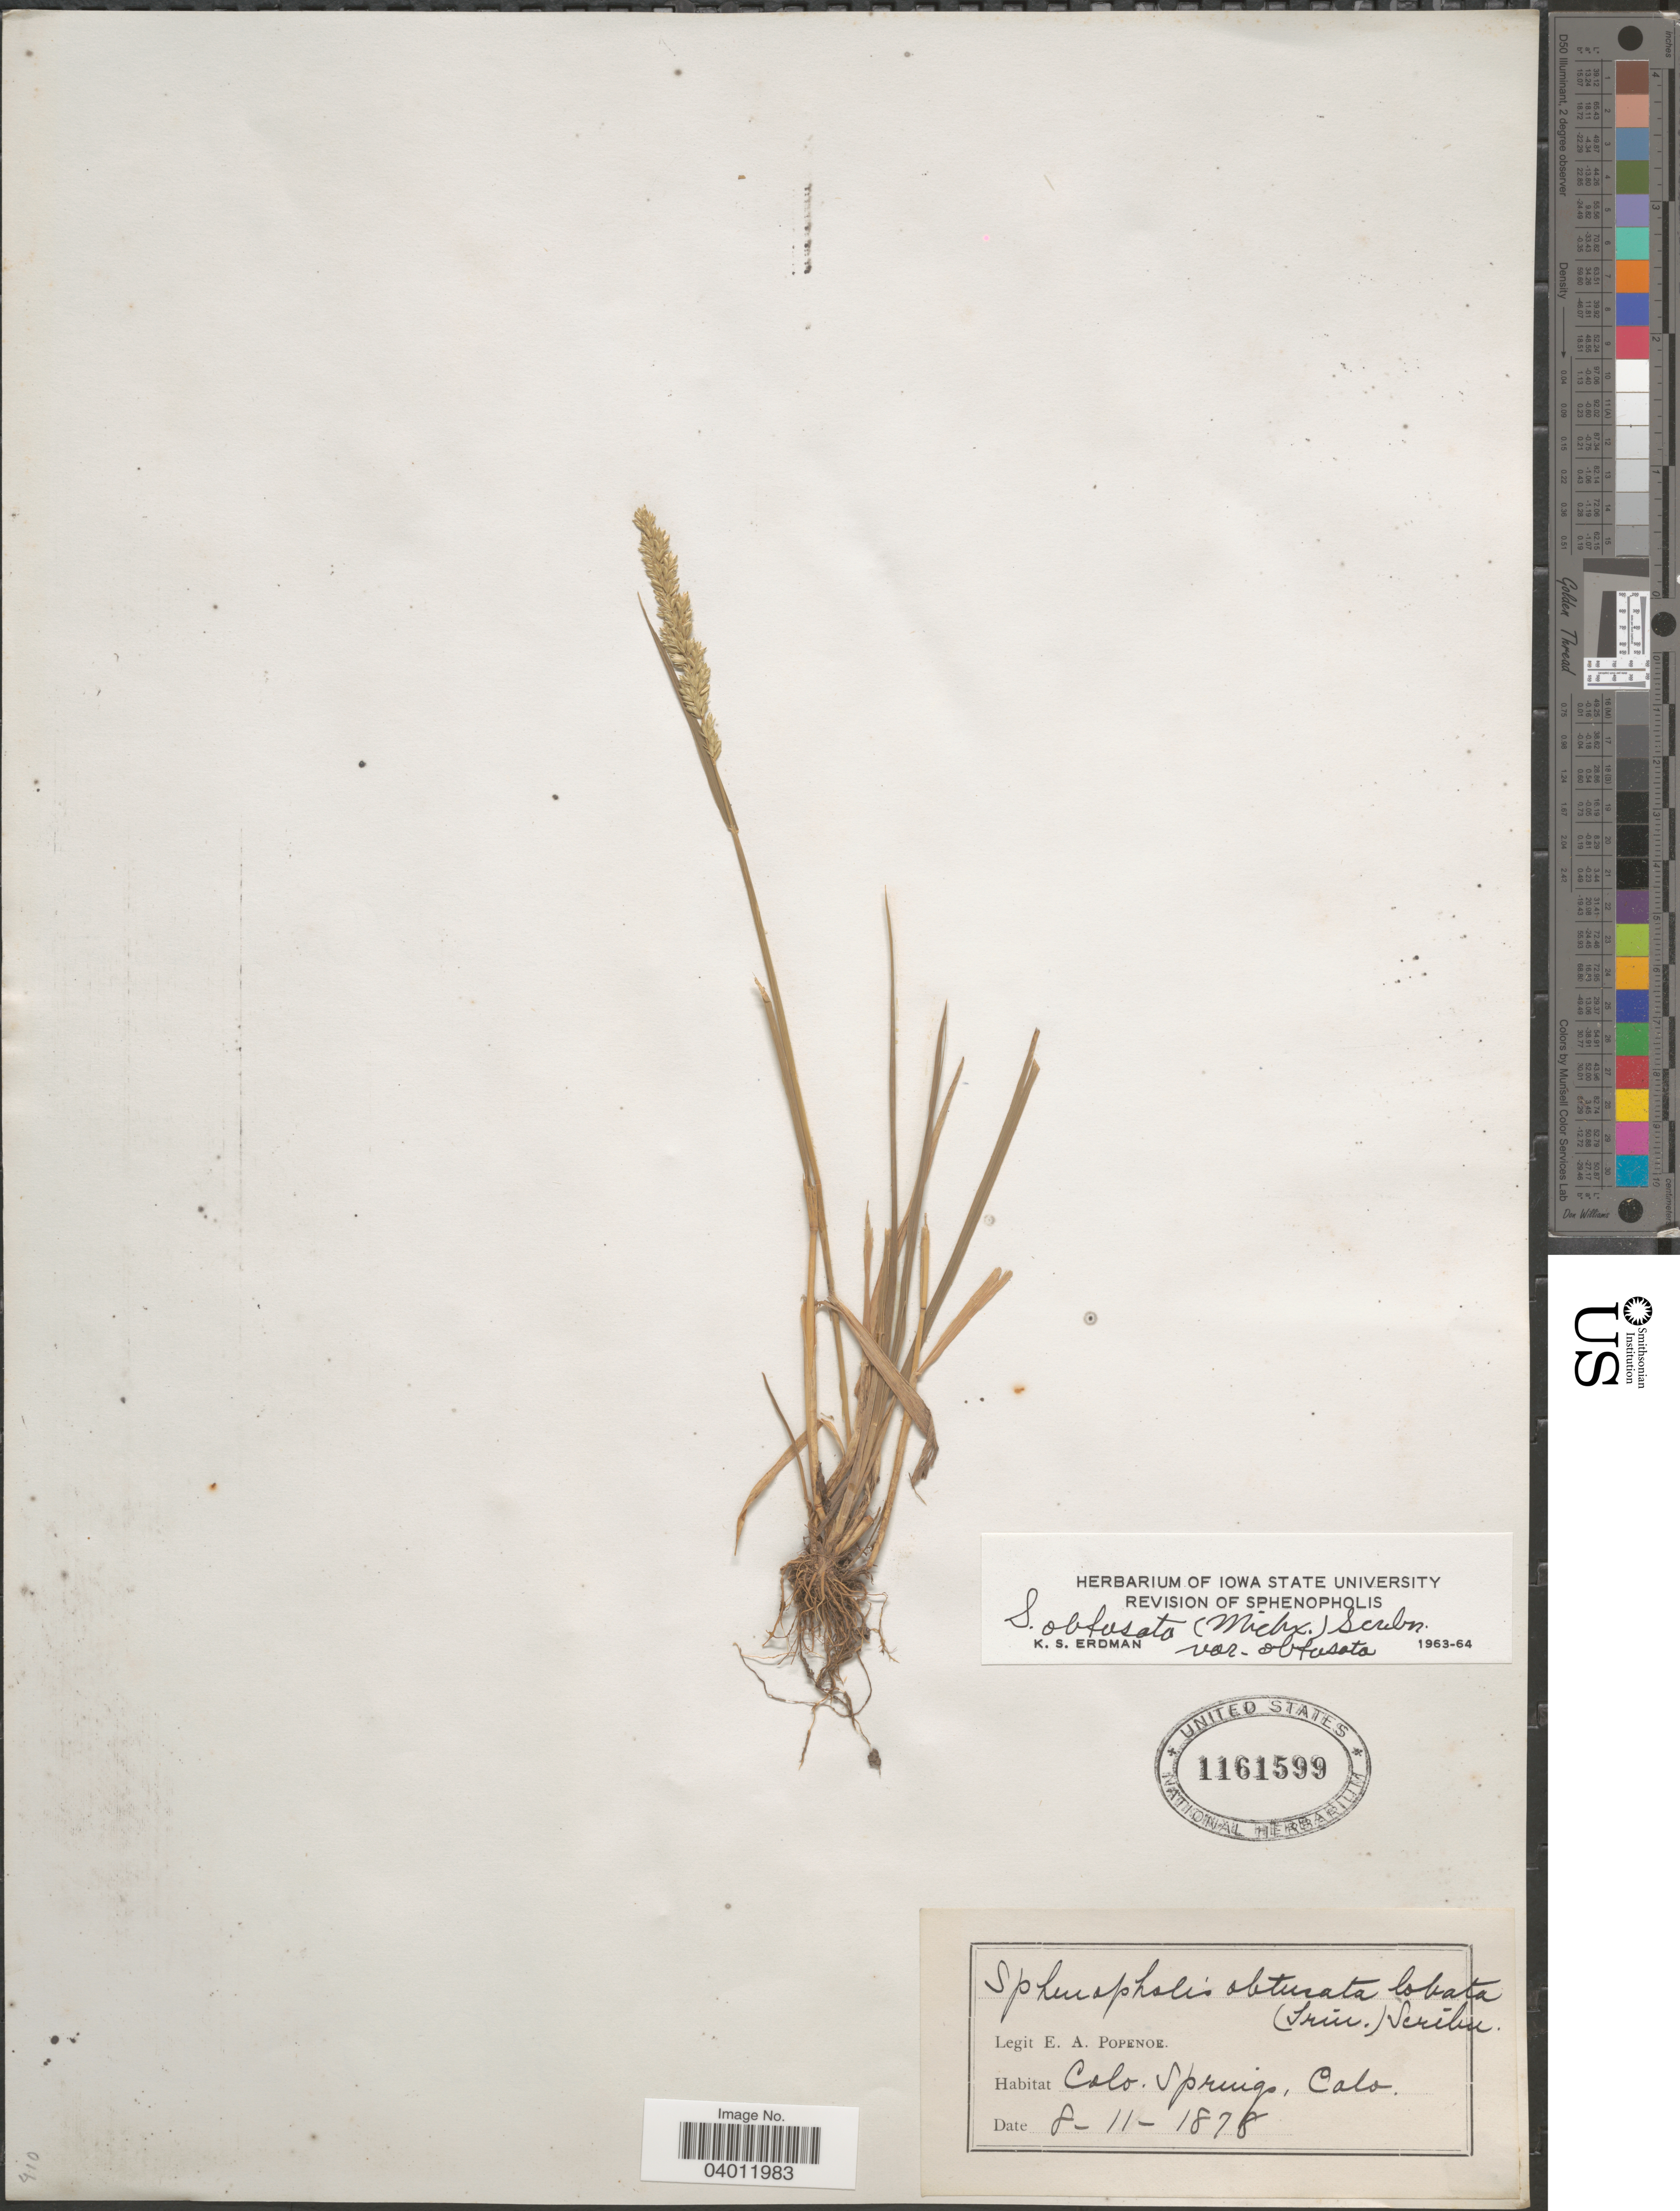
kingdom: Plantae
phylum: Tracheophyta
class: Liliopsida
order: Poales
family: Poaceae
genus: Sphenopholis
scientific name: Sphenopholis obtusata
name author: (Michx.) Scribn.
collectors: E. A. Popenoe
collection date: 1878-08-11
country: United States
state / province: Colorado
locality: Colo. Springs.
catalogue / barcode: US 1161599